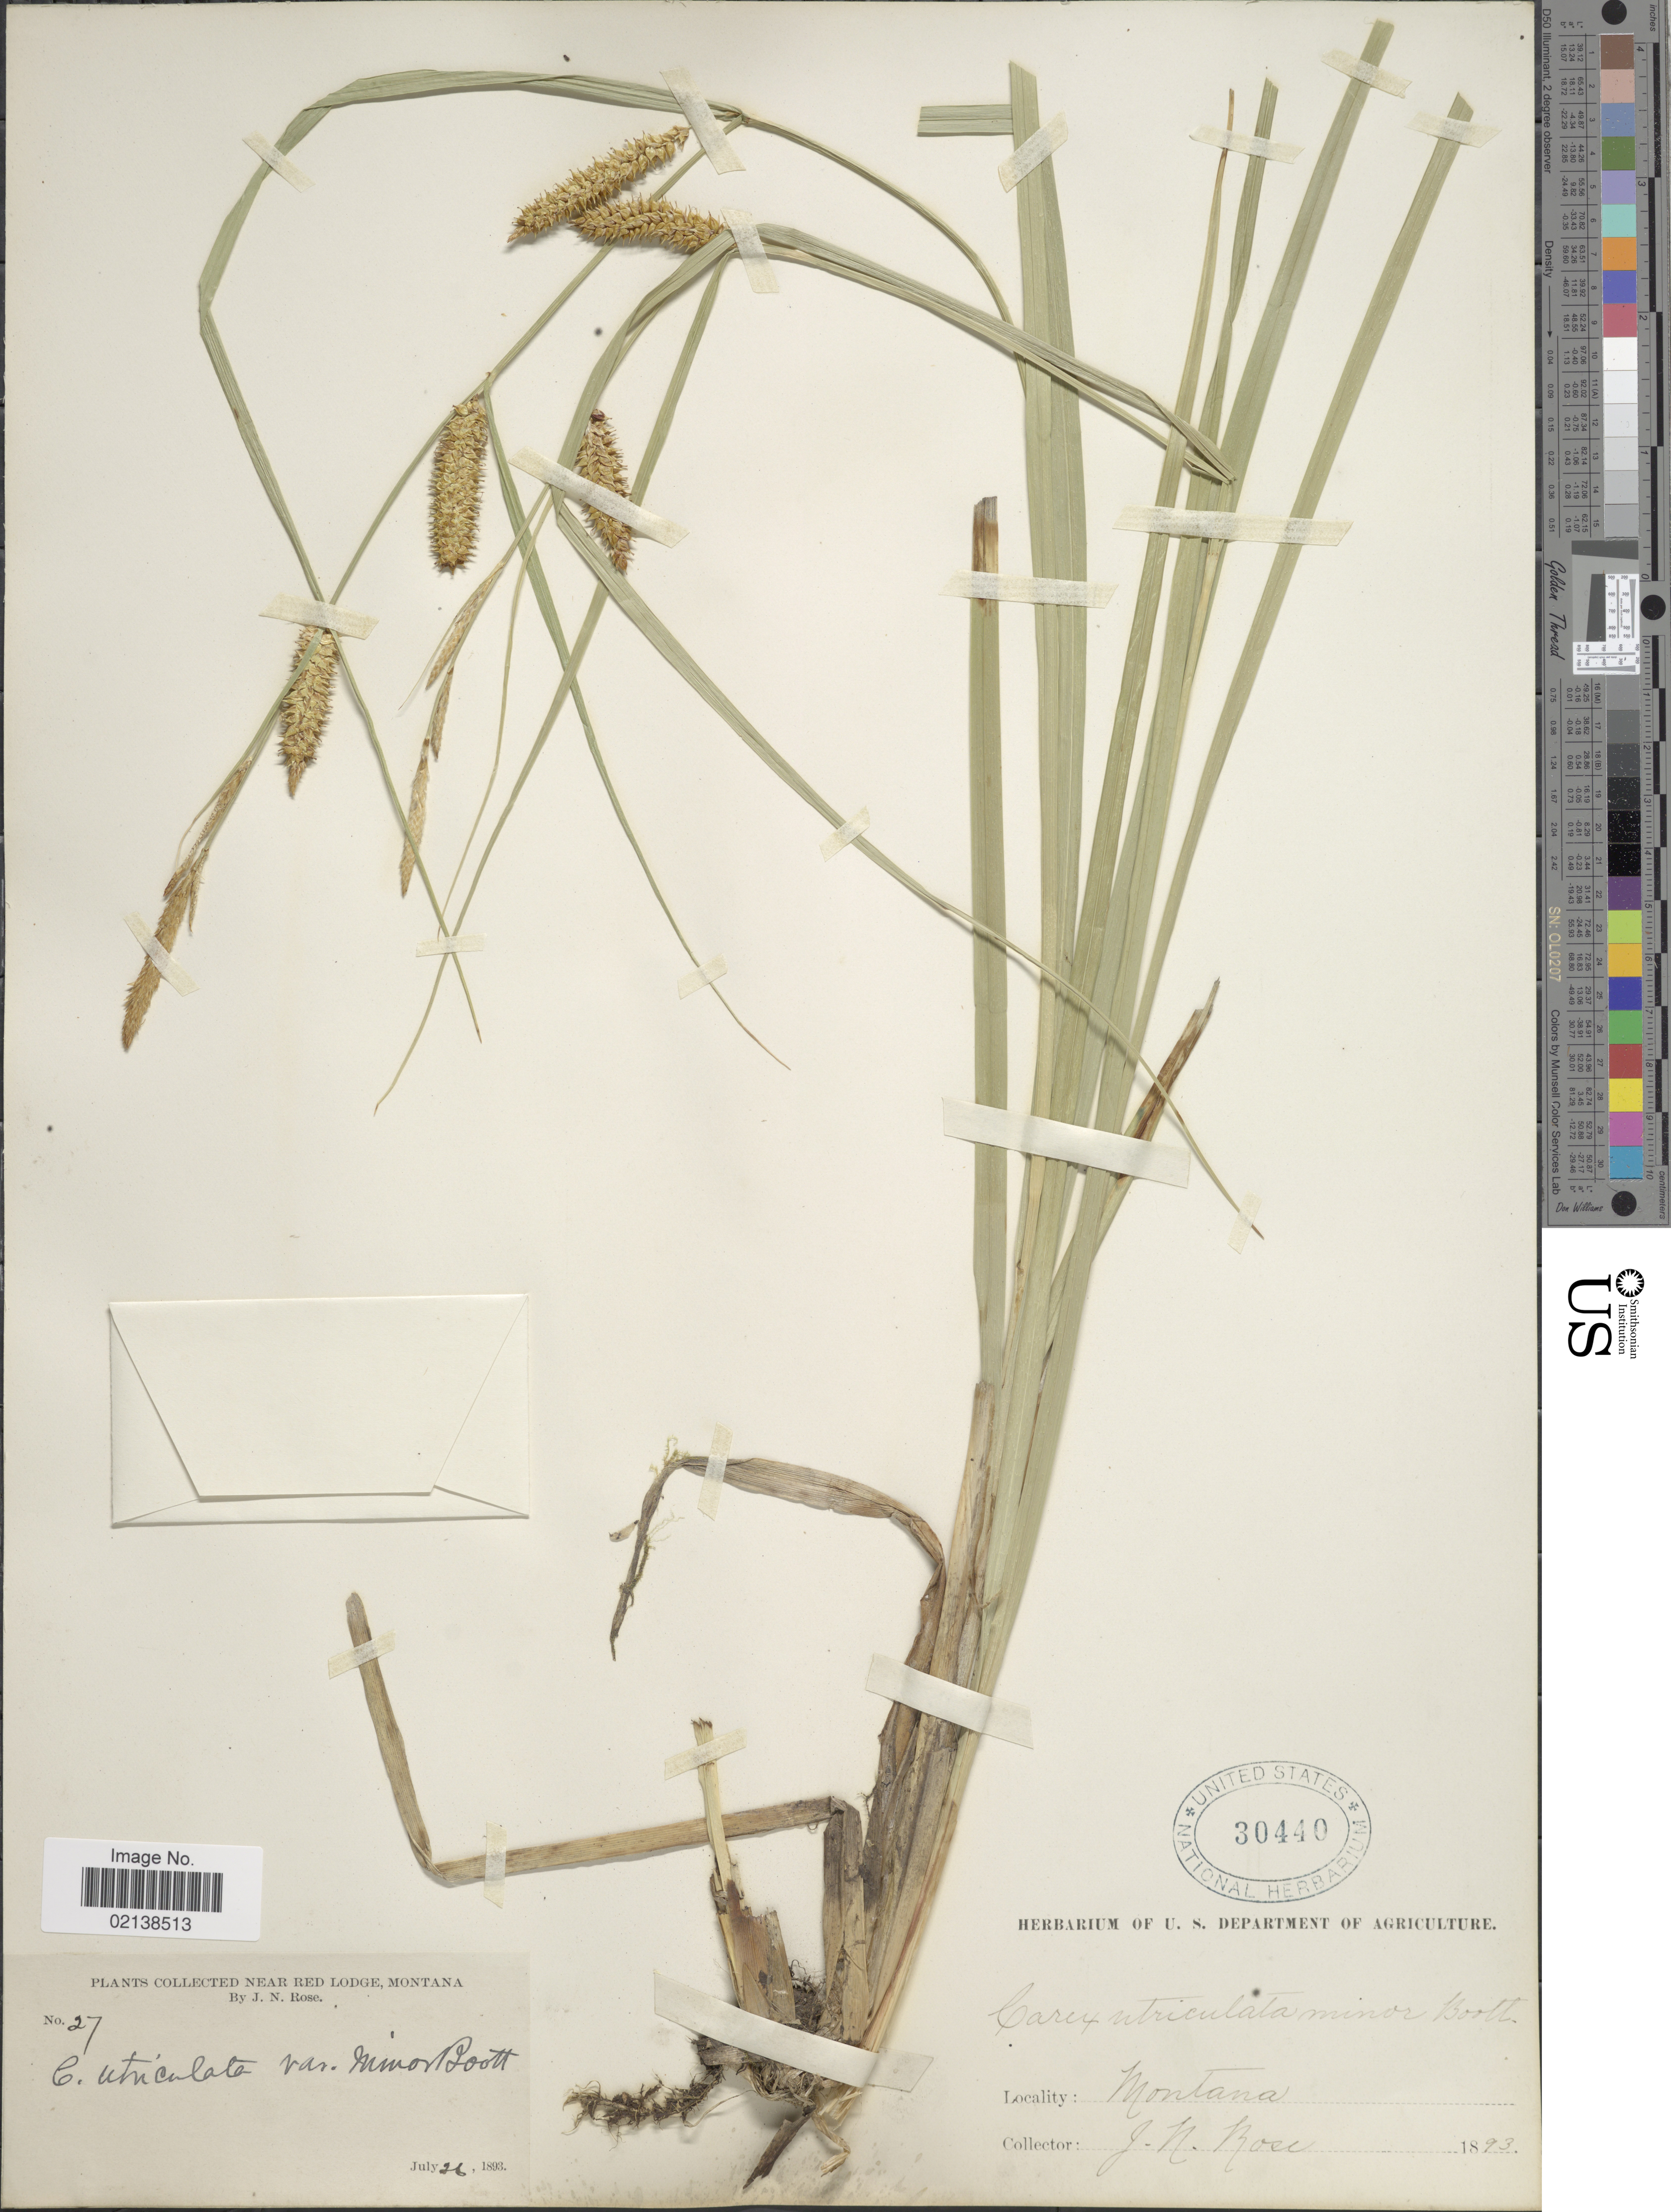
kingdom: Plantae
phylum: Tracheophyta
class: Liliopsida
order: Poales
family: Cyperaceae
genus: Carex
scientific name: Carex utriculata var. minor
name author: Boott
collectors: J. N. Rose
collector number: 27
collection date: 1893-07-22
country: United States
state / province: Montana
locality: Near red Lodge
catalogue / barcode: US 30440